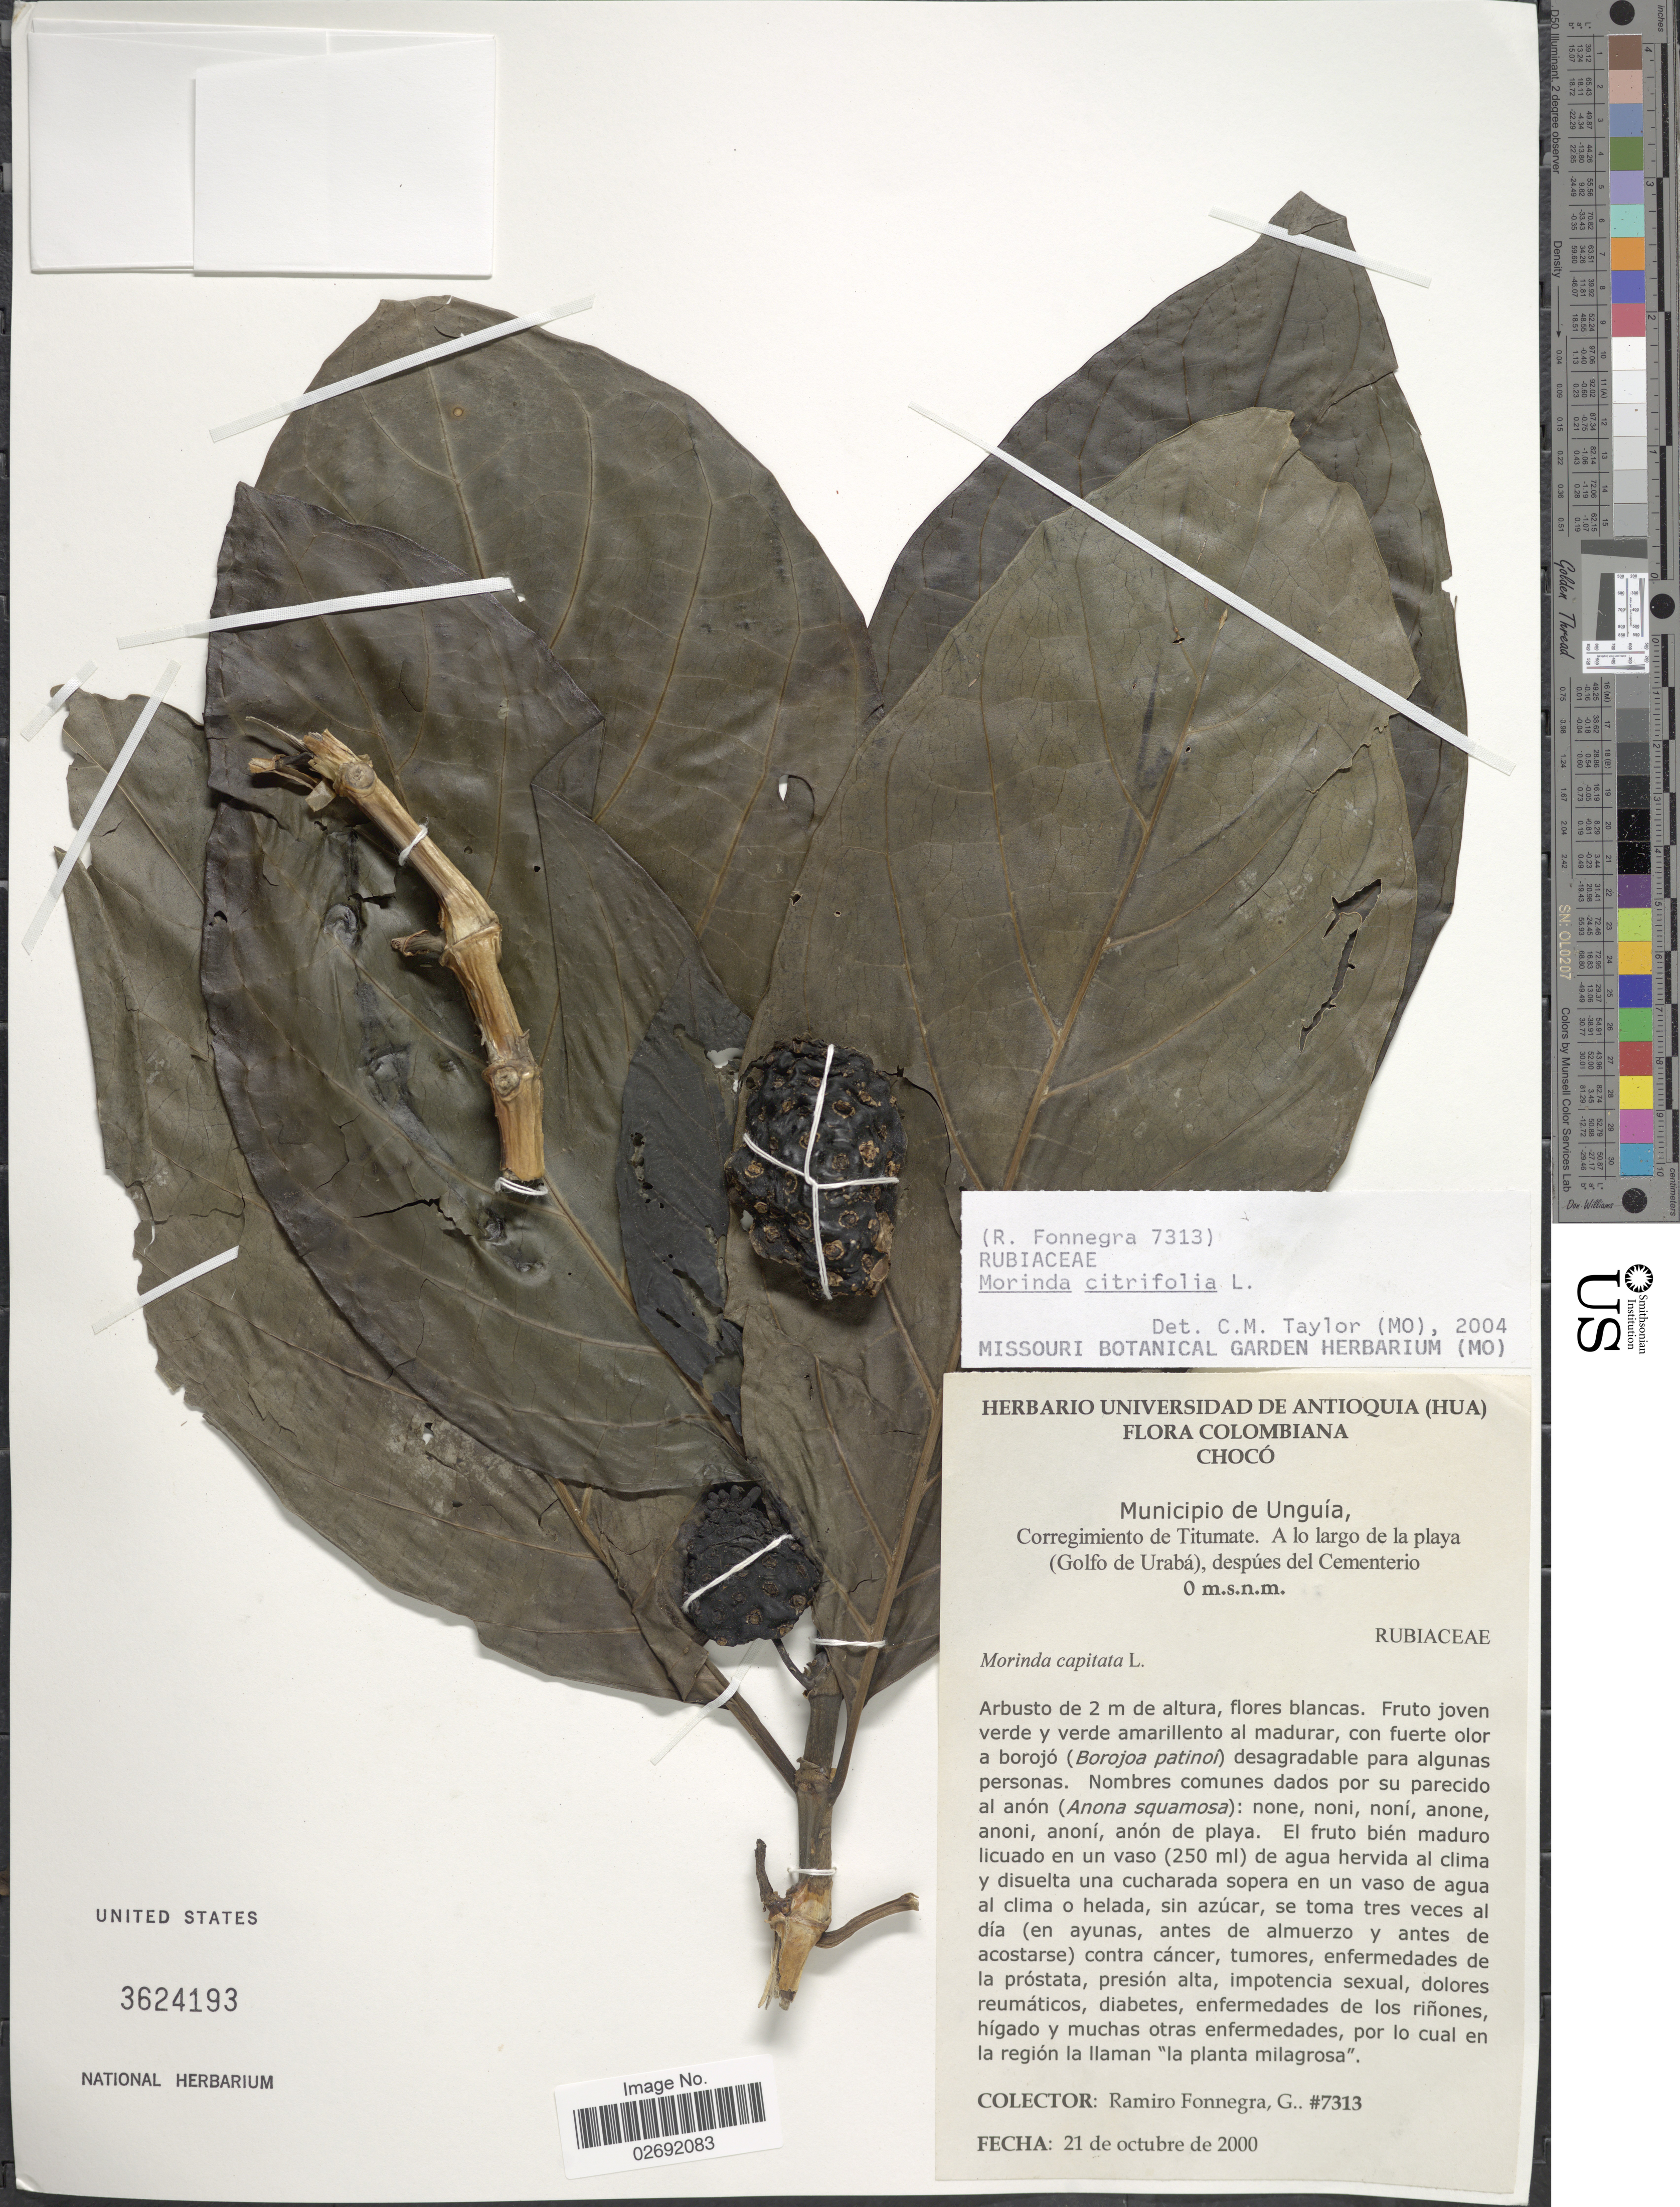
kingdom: Plantae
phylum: Tracheophyta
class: Magnoliopsida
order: Gentianales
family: Rubiaceae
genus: Morinda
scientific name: Morinda citrifolia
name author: L.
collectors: R. Fonnegra G.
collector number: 7313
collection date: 2000-10-21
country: Colombia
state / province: Chocó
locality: Municipio de Unguía, Corregimeinto de Titumate. A lo largo de la playa (Golfo de Urabá), despúes de; Cementerio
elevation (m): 0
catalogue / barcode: US 3624193